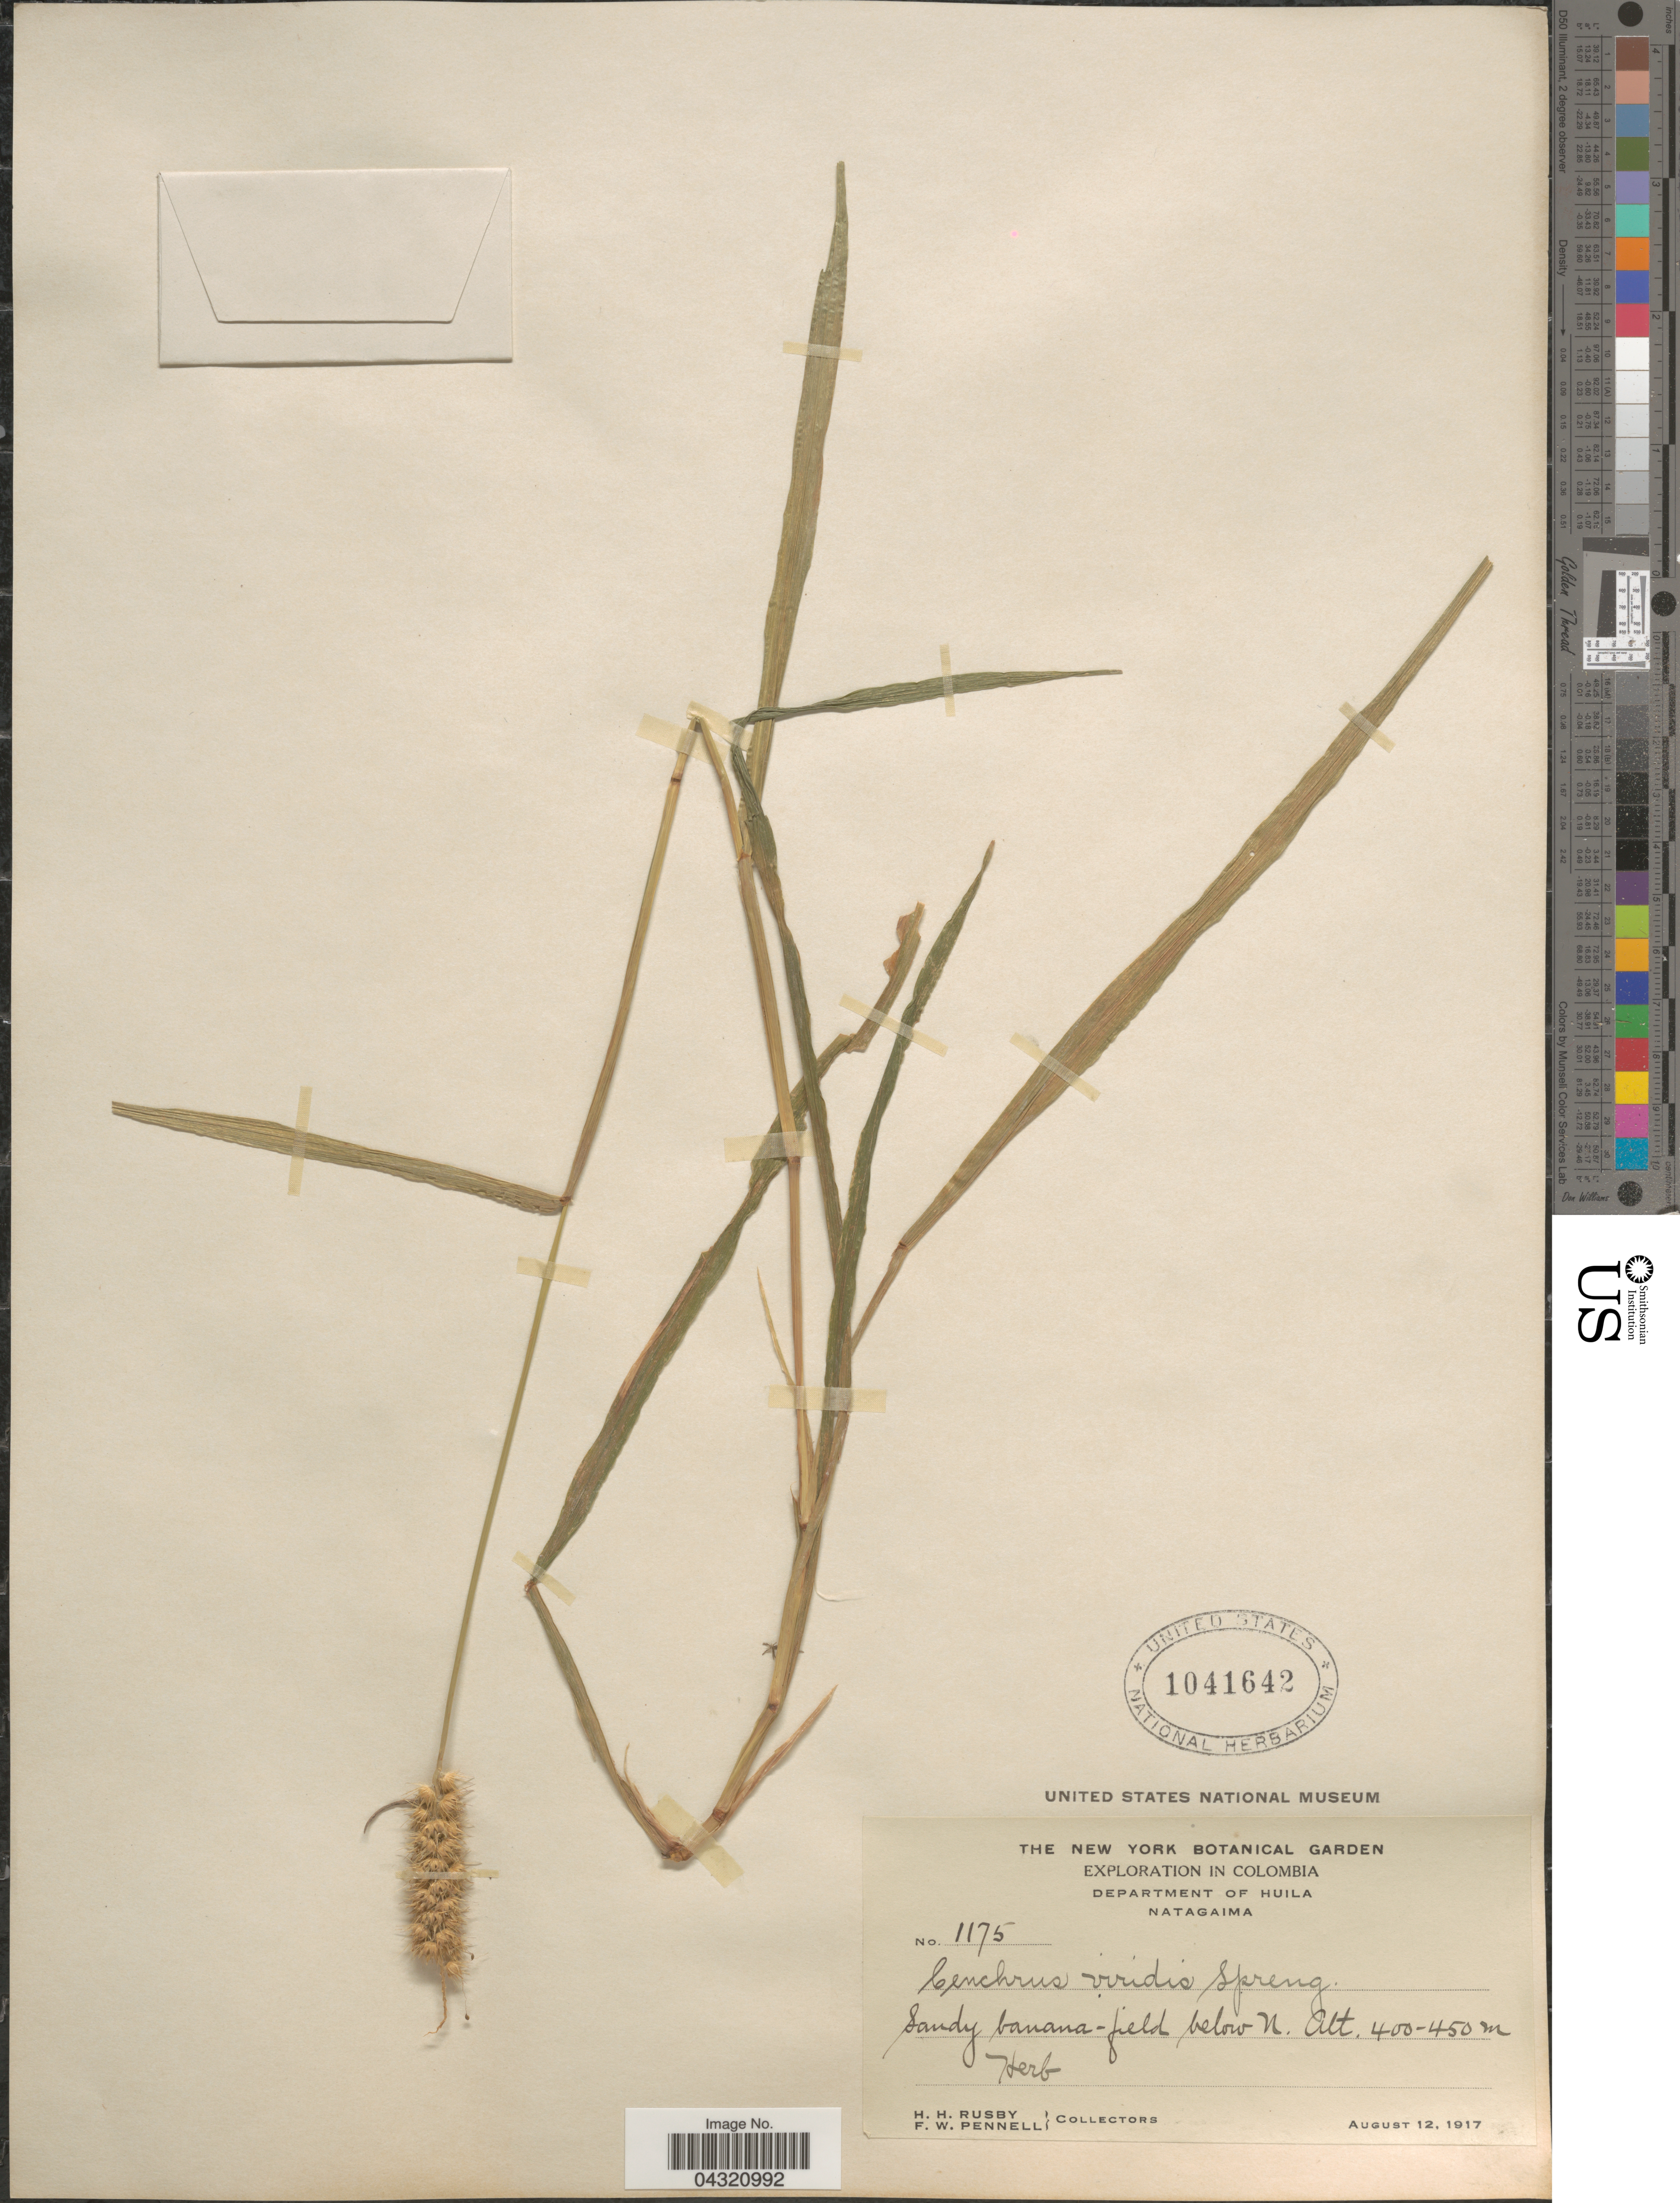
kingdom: Plantae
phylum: Tracheophyta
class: Liliopsida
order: Poales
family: Poaceae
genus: Cenchrus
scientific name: Cenchrus brownii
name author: Roem. & Schult.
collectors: H. H. Rusby & F. W. Pennell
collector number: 1175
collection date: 1917-08-12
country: Colombia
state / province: Huila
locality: Exploration in Colombia. Department of Huila. Natagaima. Sandy banana-field below N.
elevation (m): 400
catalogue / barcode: US 1041642